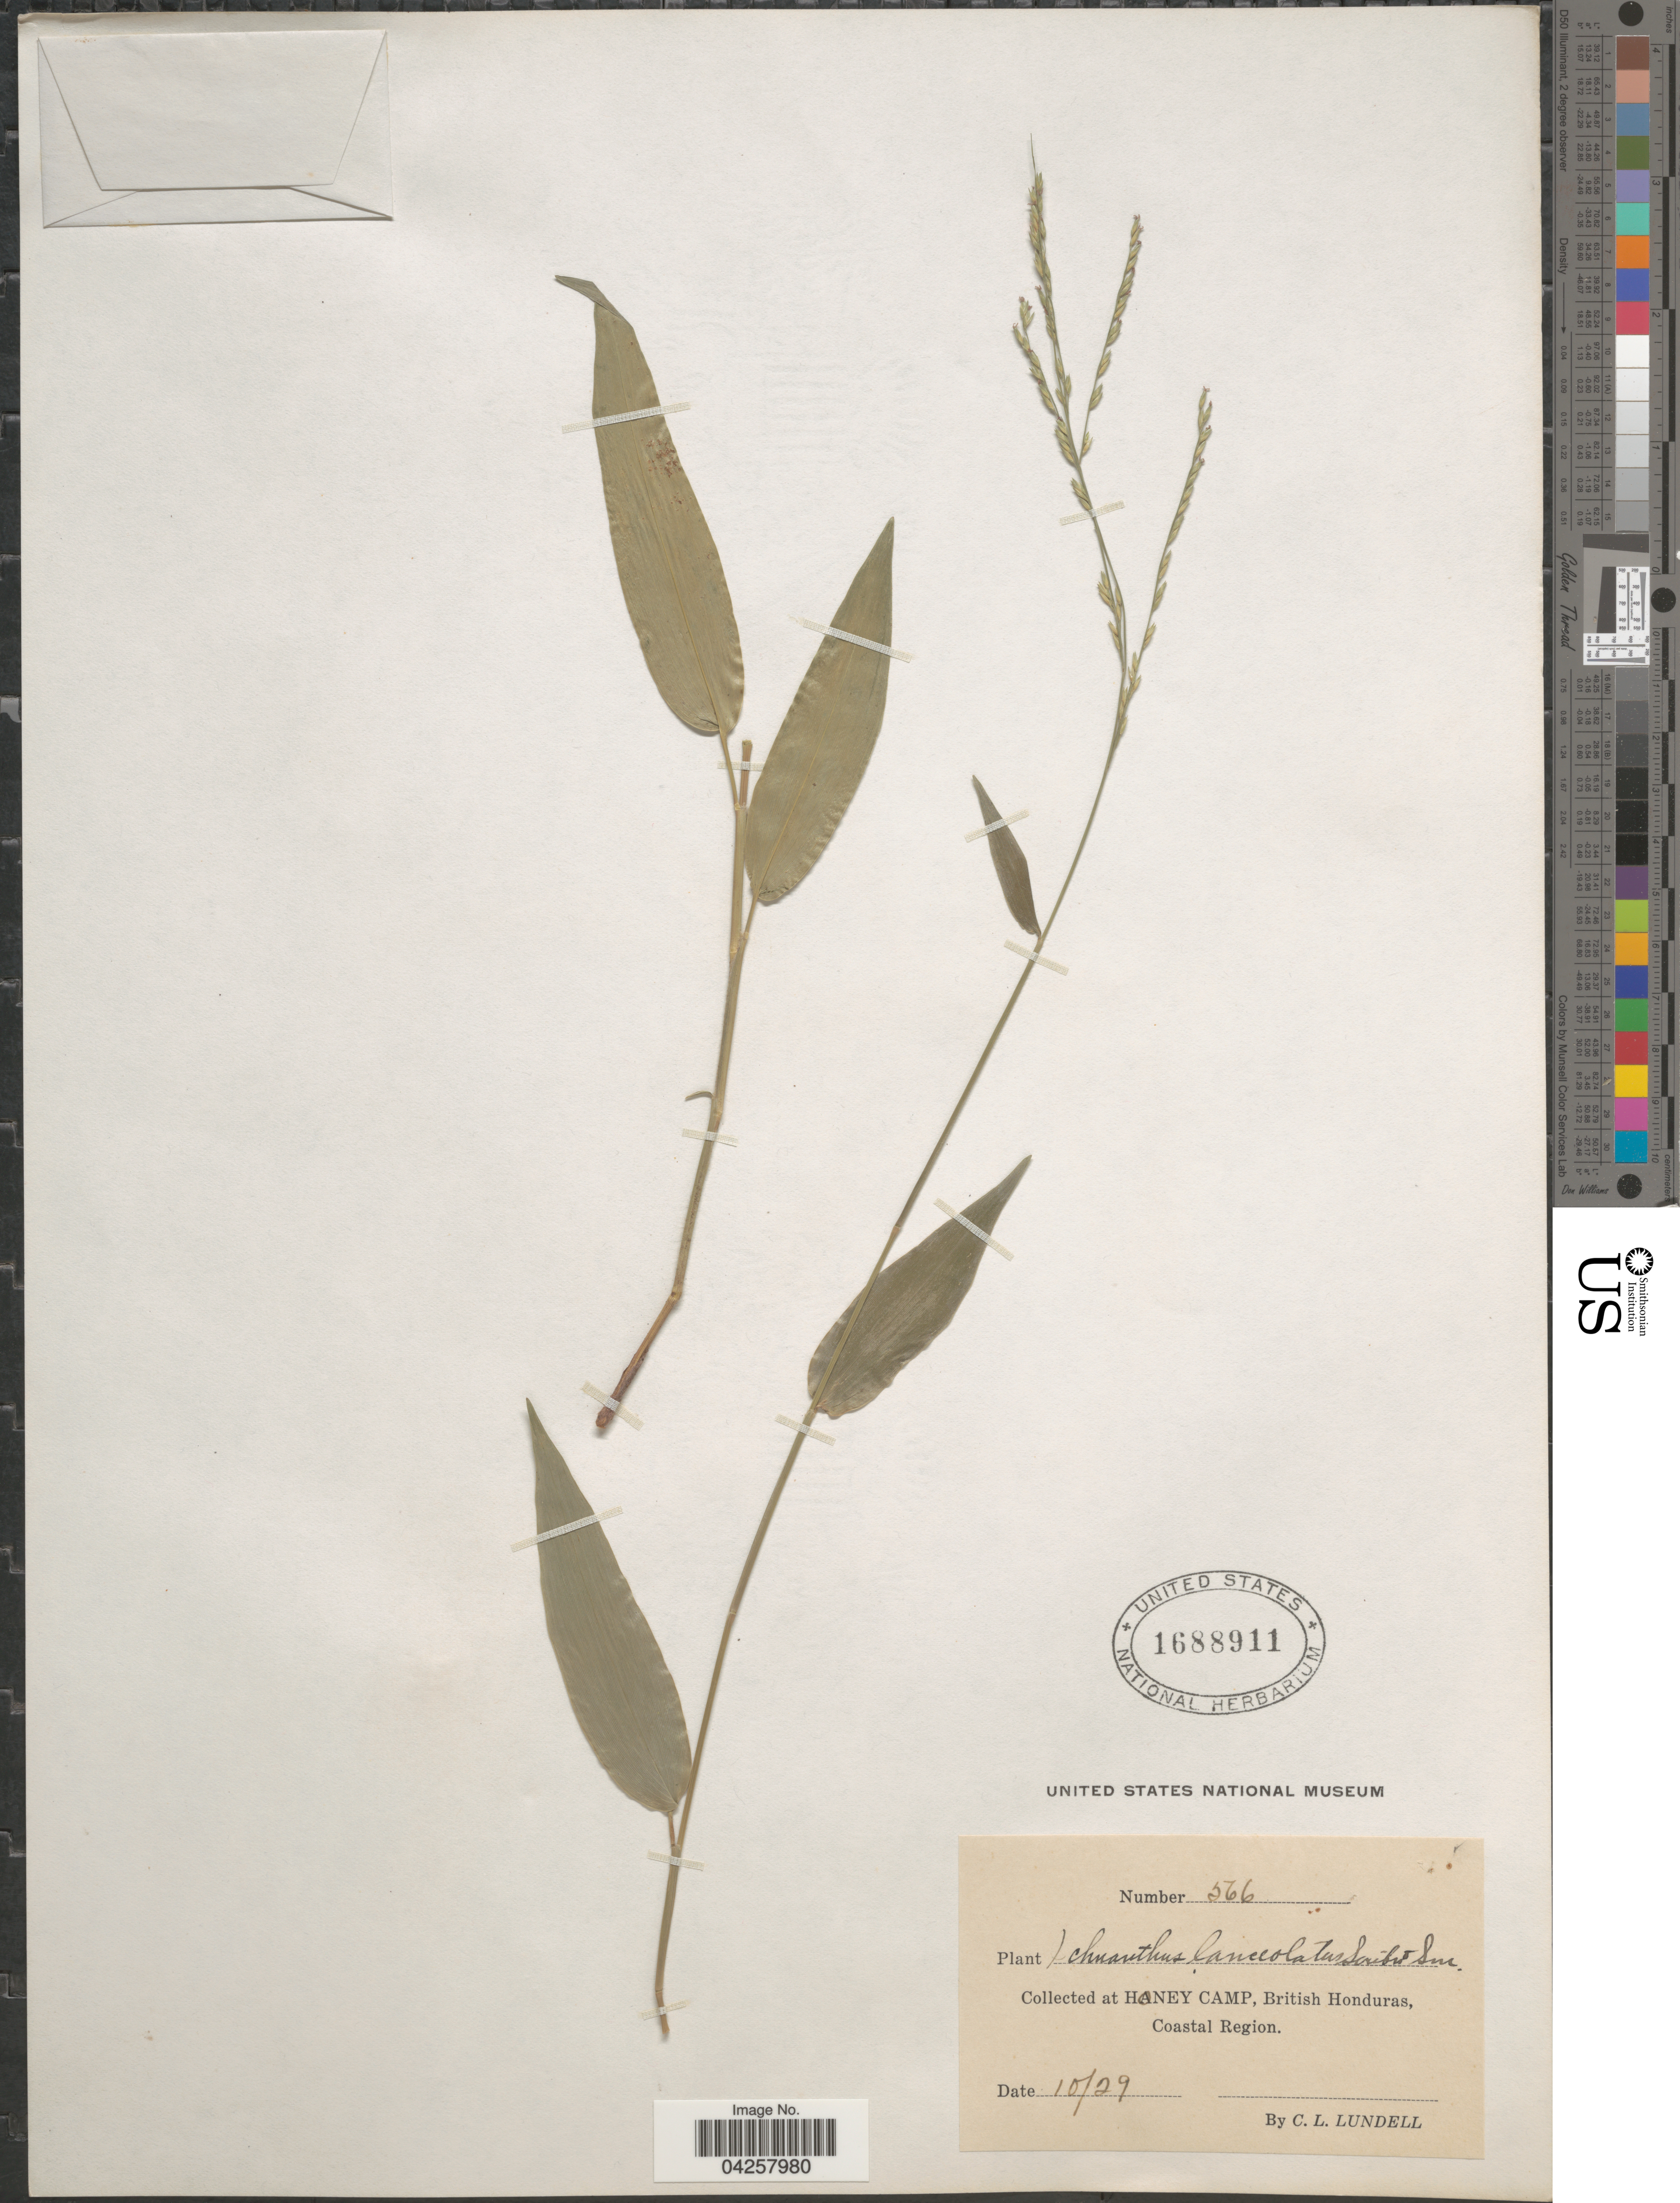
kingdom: Plantae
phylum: Tracheophyta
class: Liliopsida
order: Poales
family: Poaceae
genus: Ichnanthus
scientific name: Ichnanthus lanceolatus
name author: Scribn. & J.G. Sm.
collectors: C. L. Lundell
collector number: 566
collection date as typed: Transcribed d/m/y: /10/29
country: Belize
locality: At Honey Camp, British Honduras, Coastal Region.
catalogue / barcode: US 1688911